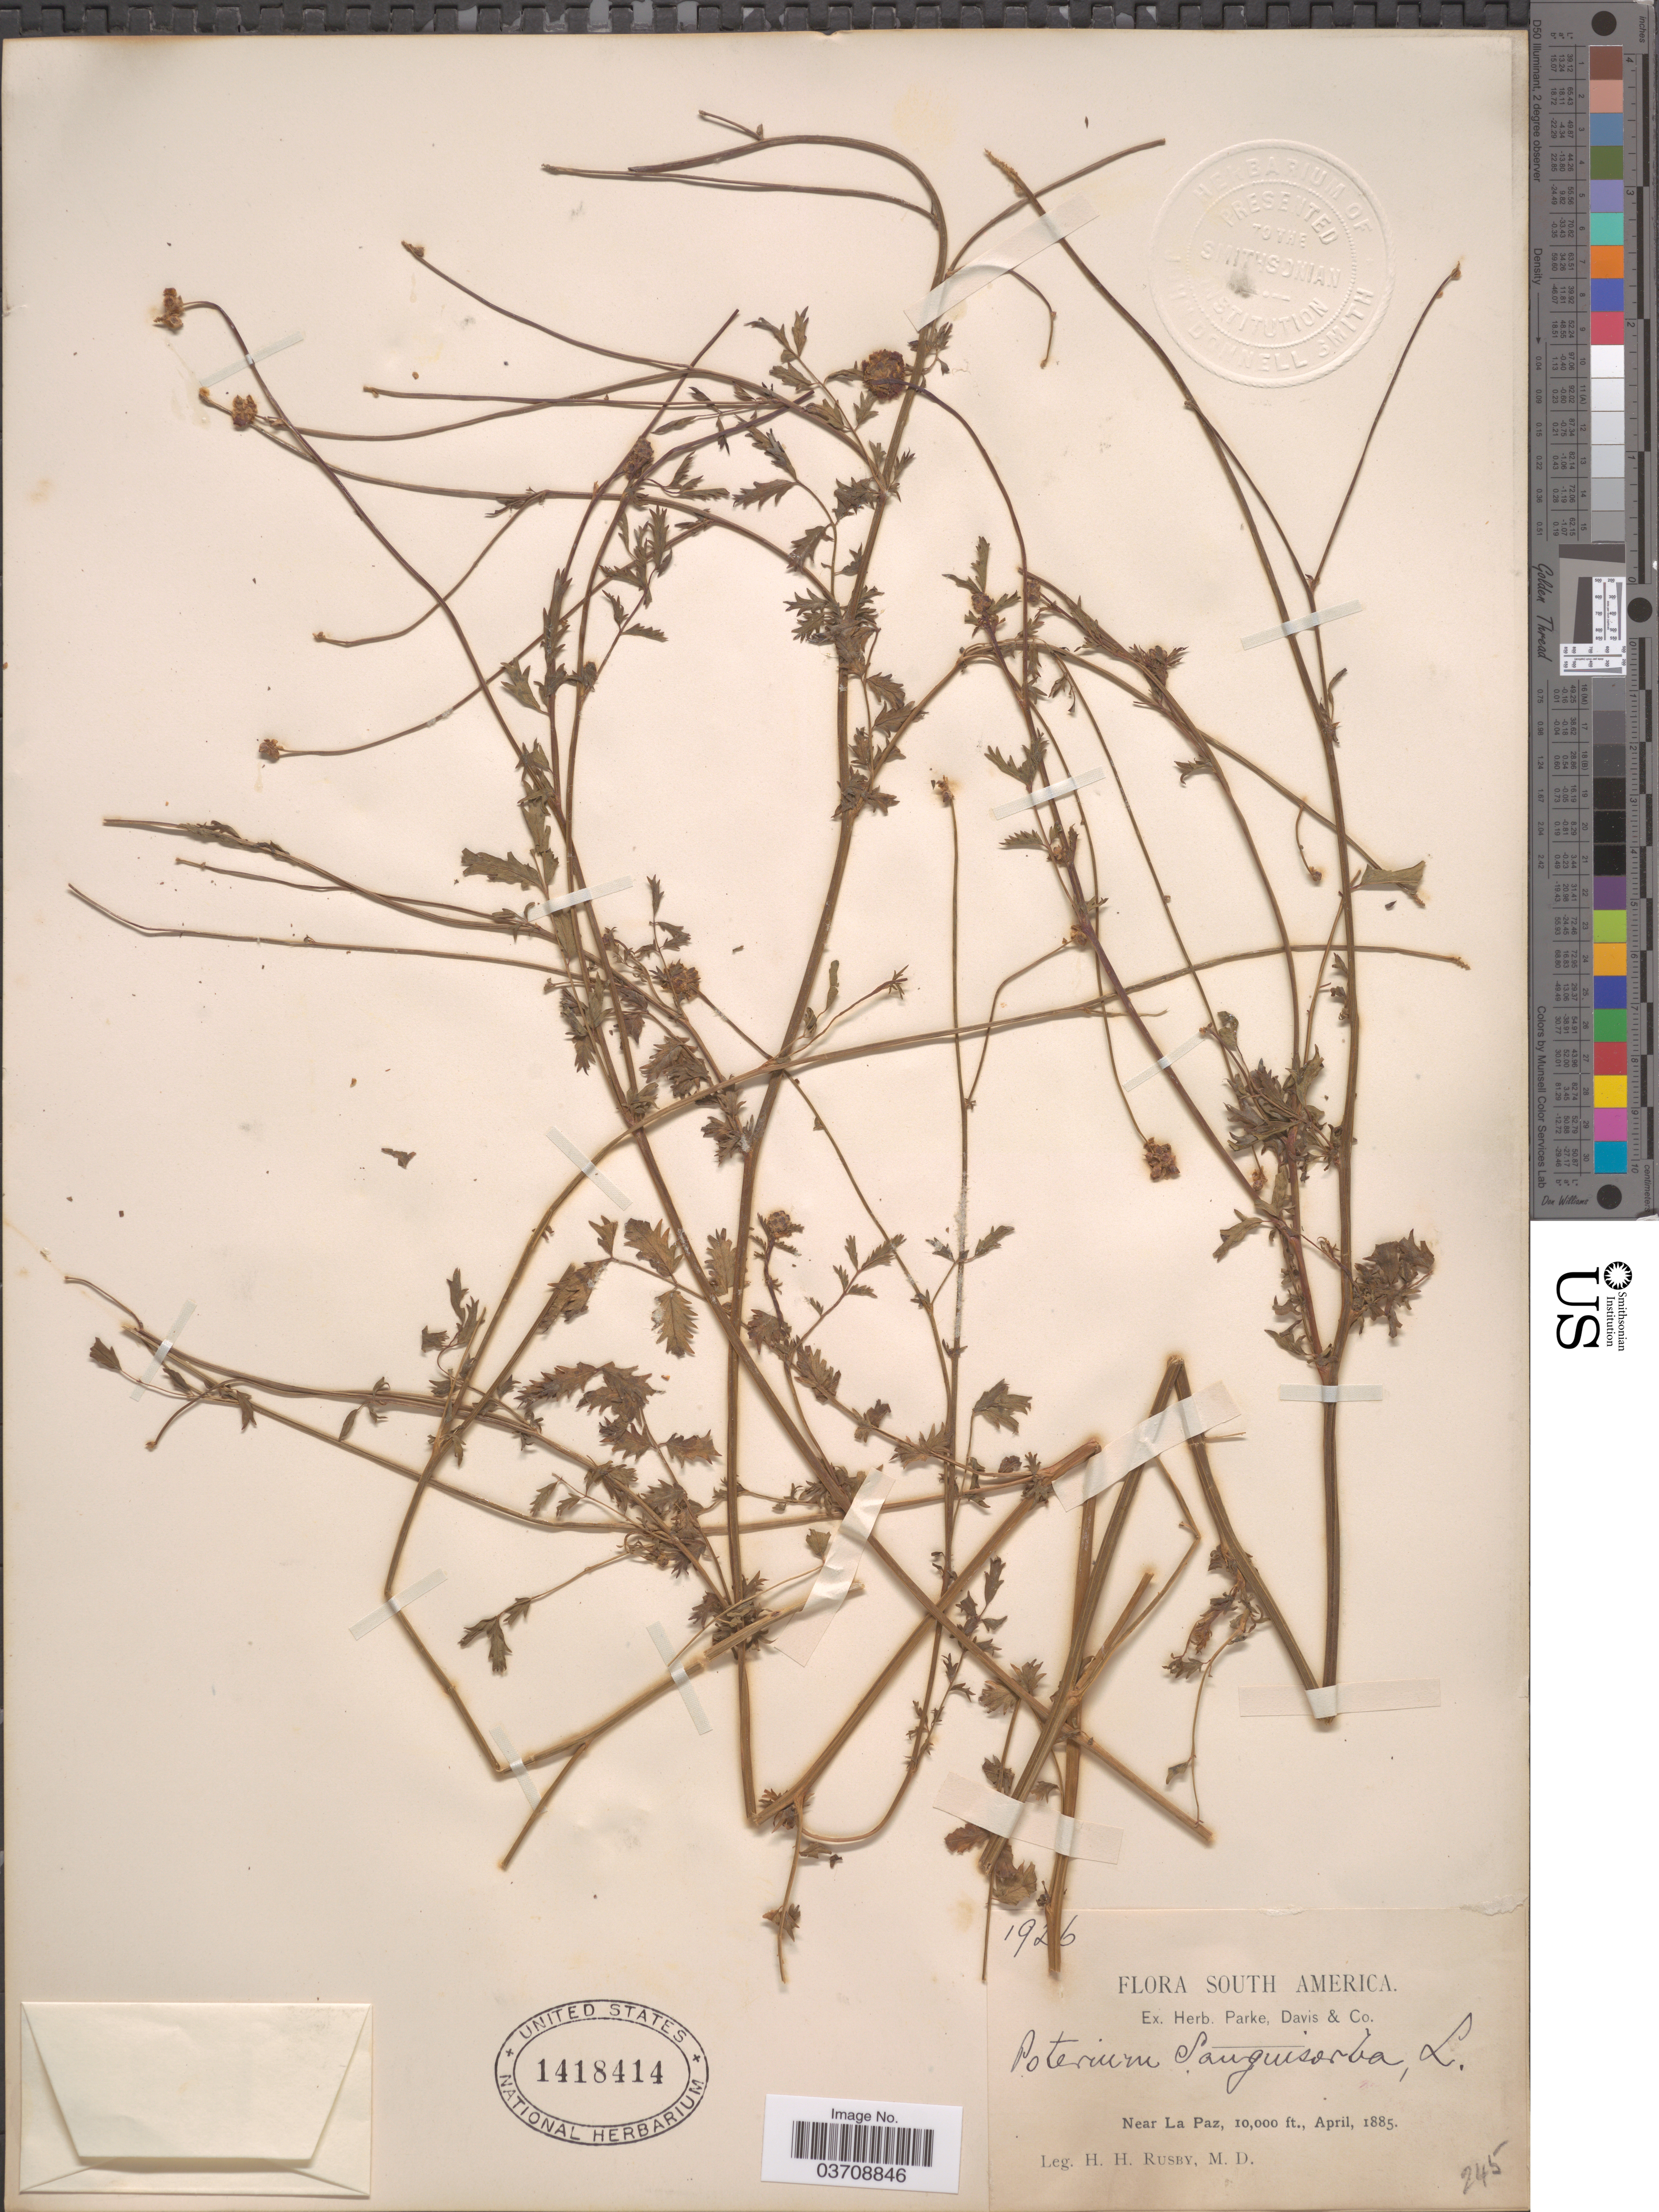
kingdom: Plantae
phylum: Tracheophyta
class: Magnoliopsida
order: Rosales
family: Rosaceae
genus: Sanguisorba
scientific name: Sanguisorba minor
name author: Scop.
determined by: Strong, Mark T., (BOT), Smithsonian Institution - National Museum of Natural History (UNITED STATES)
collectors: H. H. Rusby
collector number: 1926/245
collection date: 1885-04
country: Bolivia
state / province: La Paz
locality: Near La Paz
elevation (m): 3048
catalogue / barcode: US 1418414